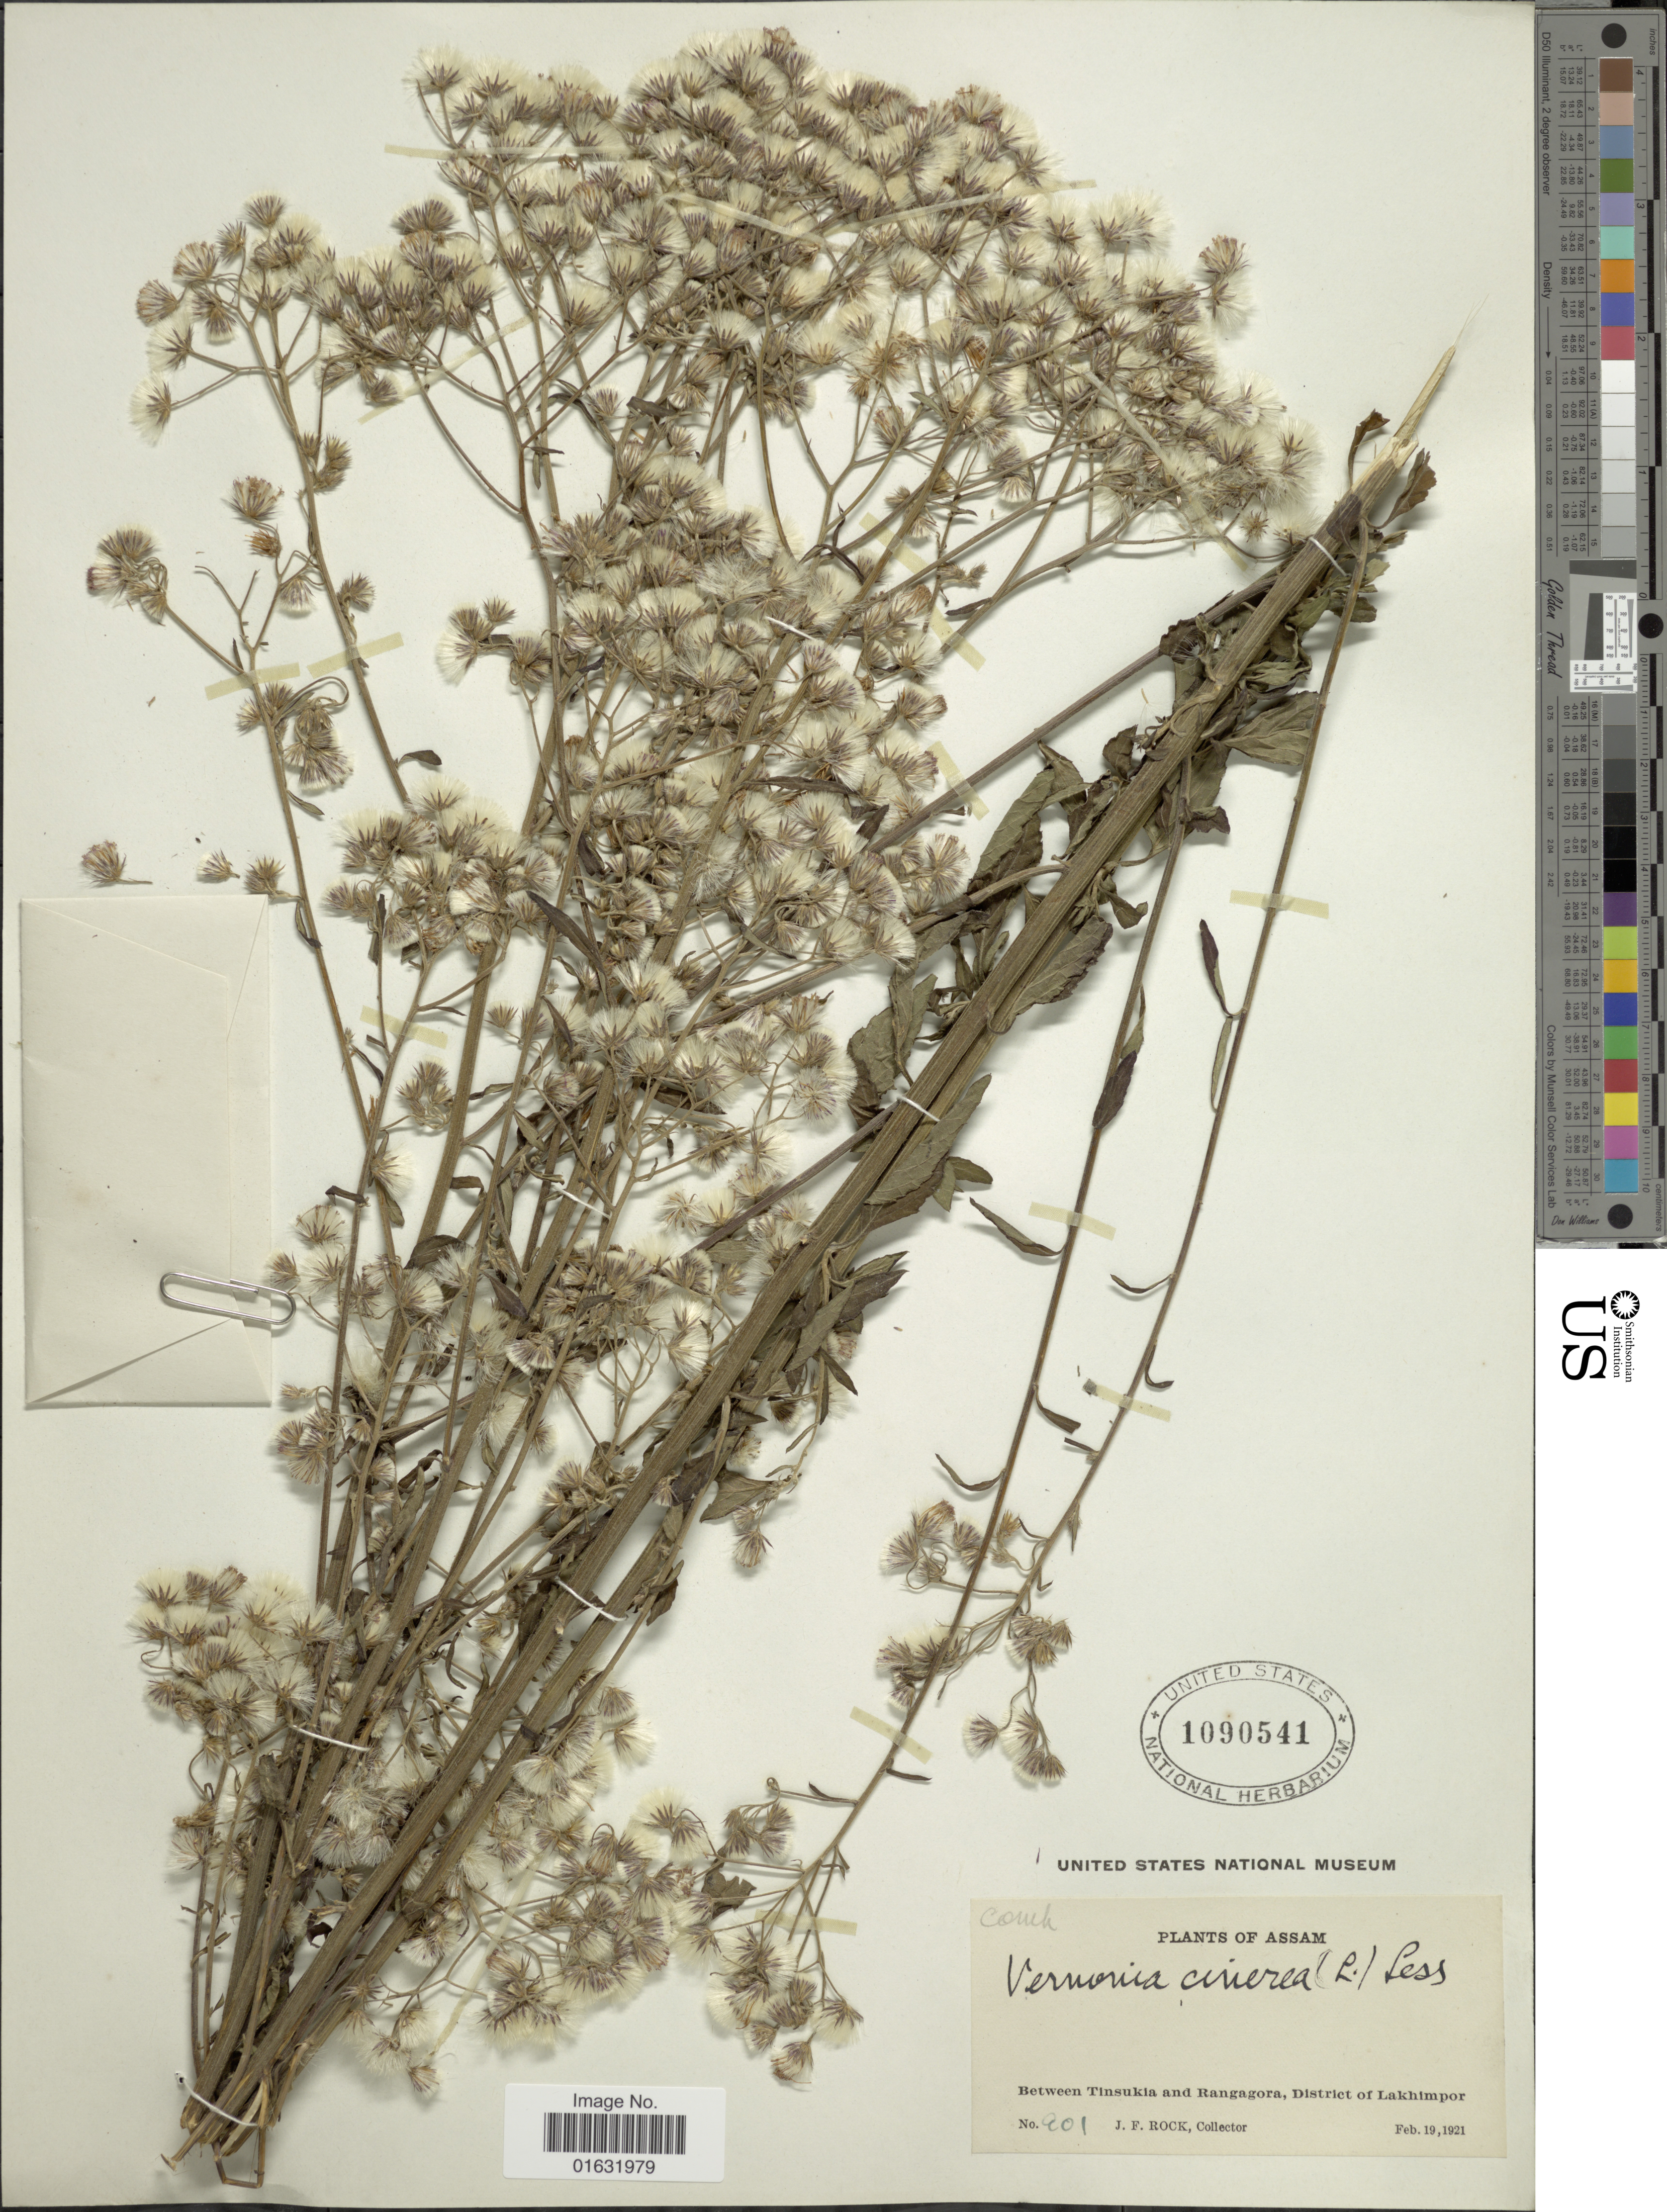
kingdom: Plantae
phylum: Tracheophyta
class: Magnoliopsida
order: Asterales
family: Asteraceae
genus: Cyanthillium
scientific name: Cyanthillium cinereum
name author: (L.) H. Rob.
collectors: J. Rock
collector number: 901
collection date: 1921-02-19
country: India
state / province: Assam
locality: Assam, between Tinsukia and Rangagora, District of Lakhimpor.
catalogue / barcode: US 1090541